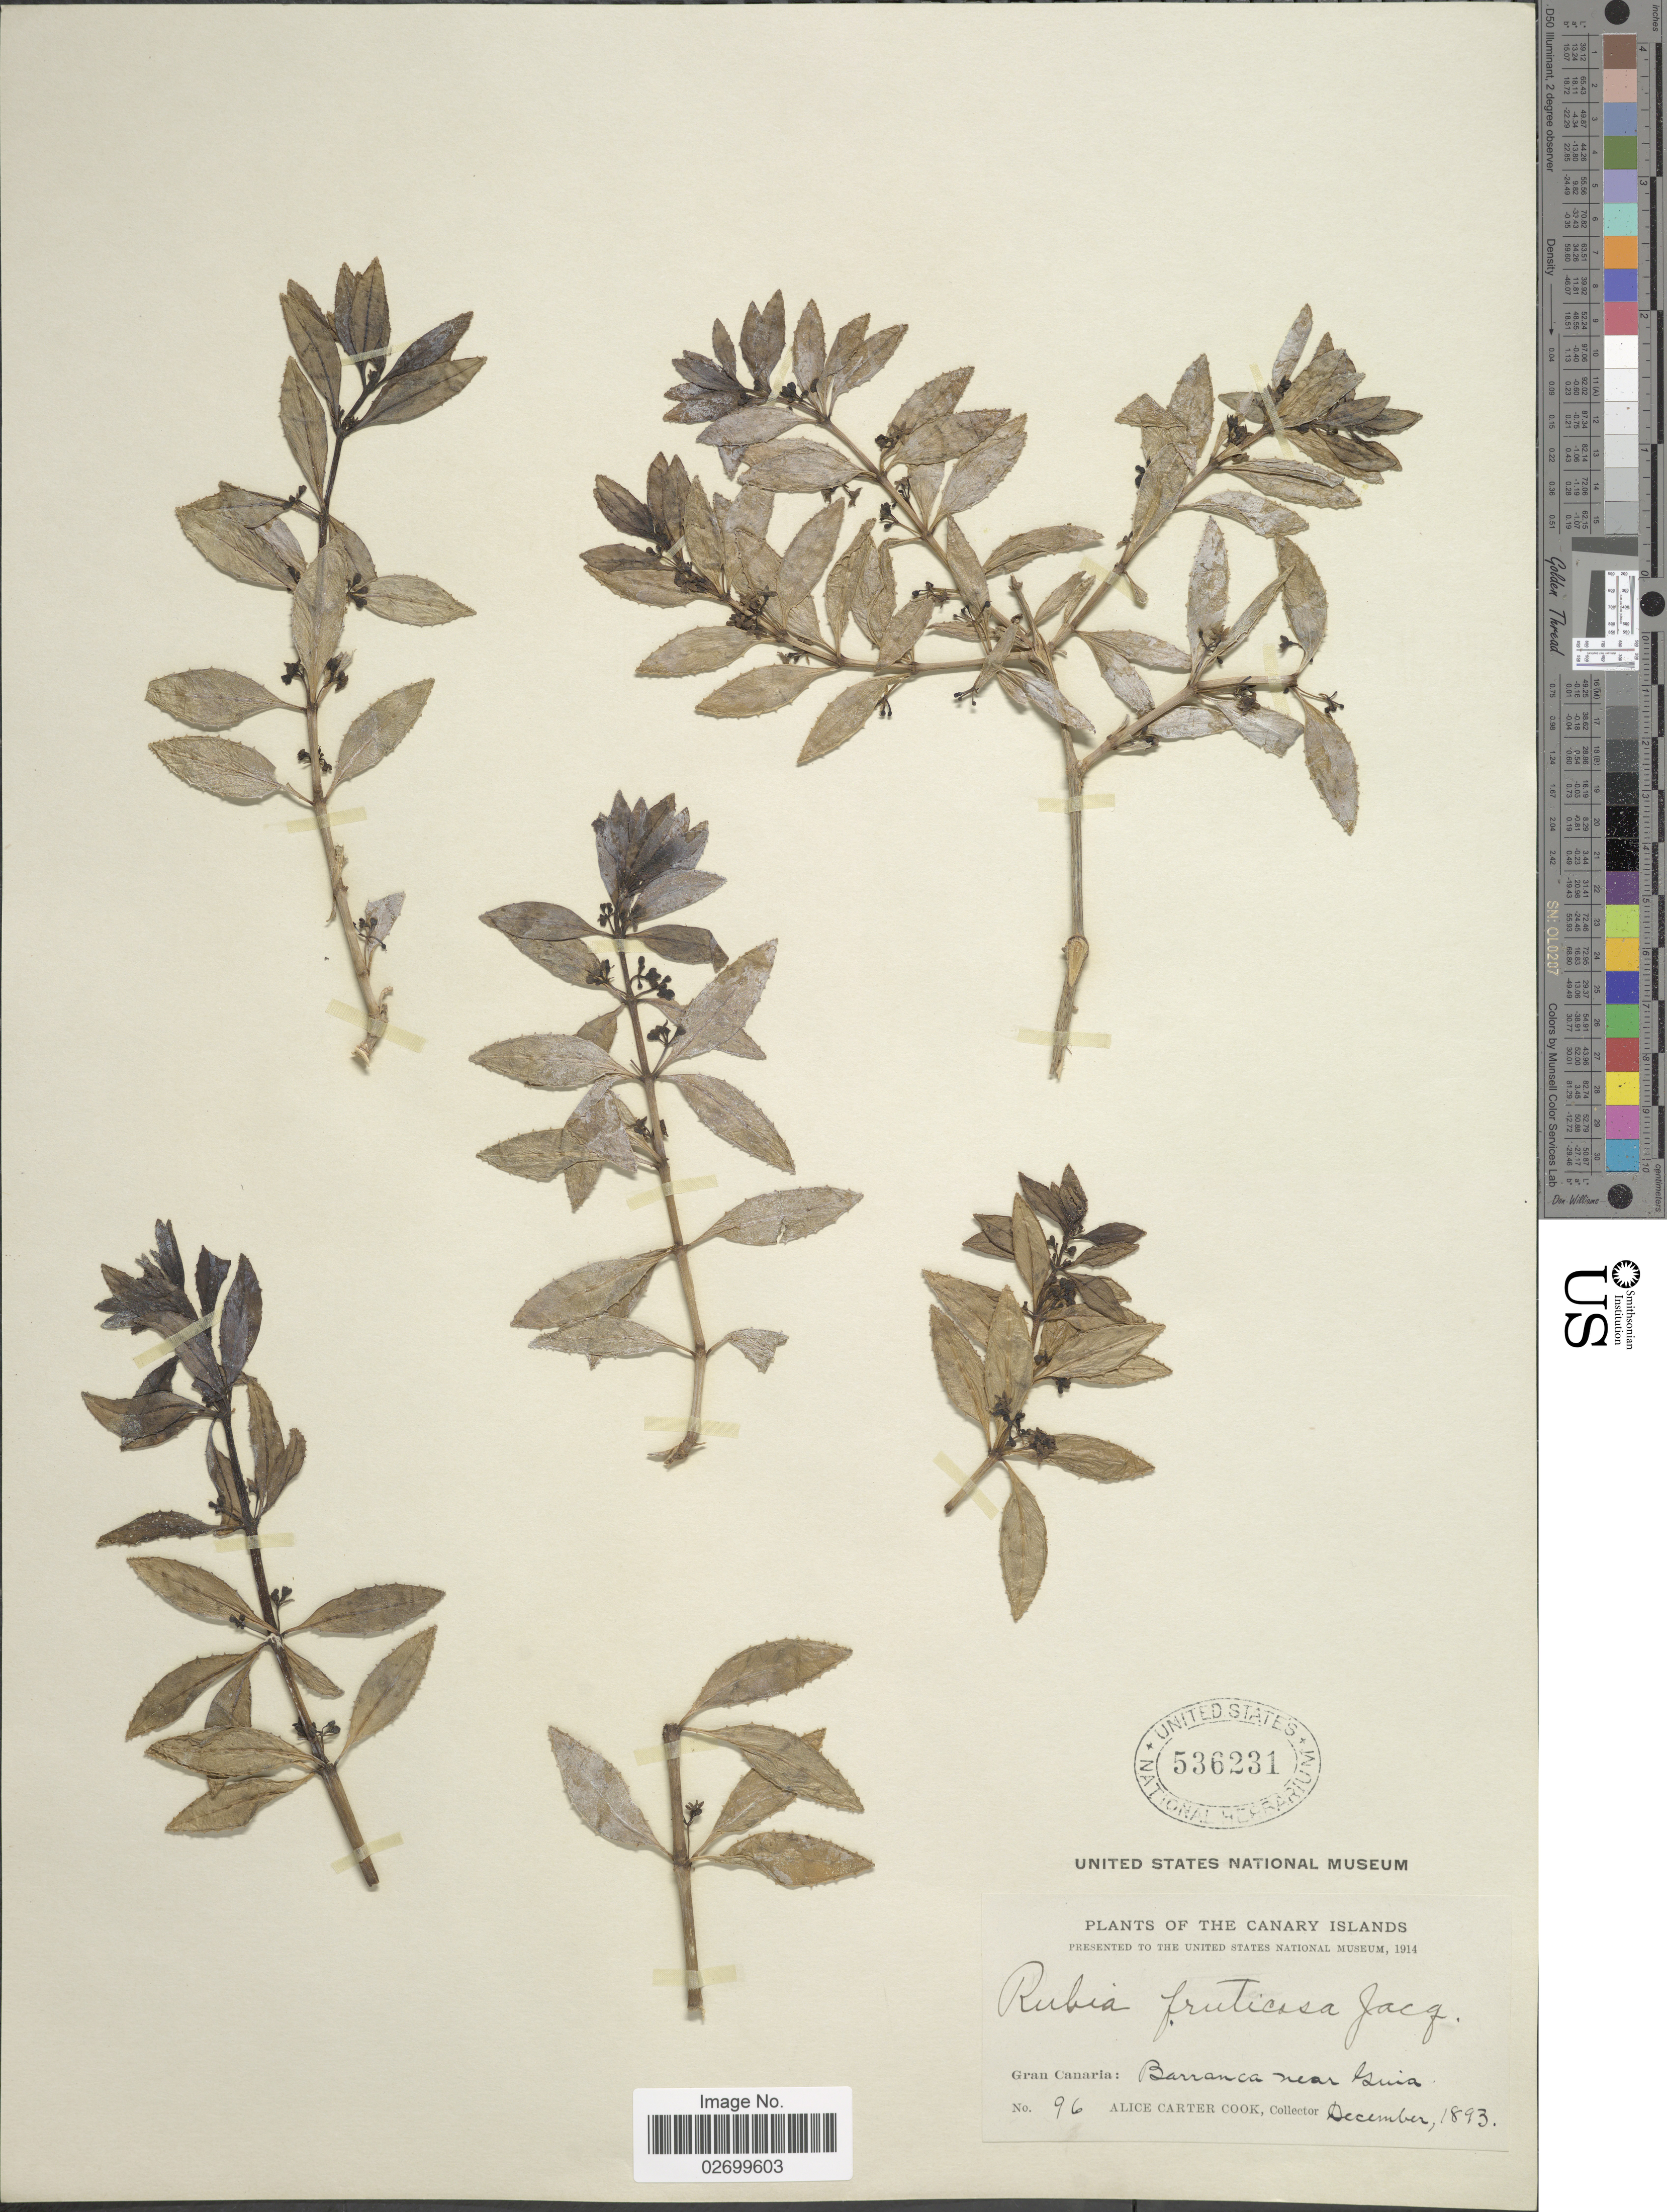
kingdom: Plantae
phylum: Tracheophyta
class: Magnoliopsida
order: Gentianales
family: Rubiaceae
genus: Rubia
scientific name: Rubia fruticosa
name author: Aiton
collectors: Alice C. Cook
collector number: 96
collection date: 1893-12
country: Spain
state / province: Canarias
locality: The Canary Islands, Gran Canarie: Barranca near Guia.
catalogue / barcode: US 536231